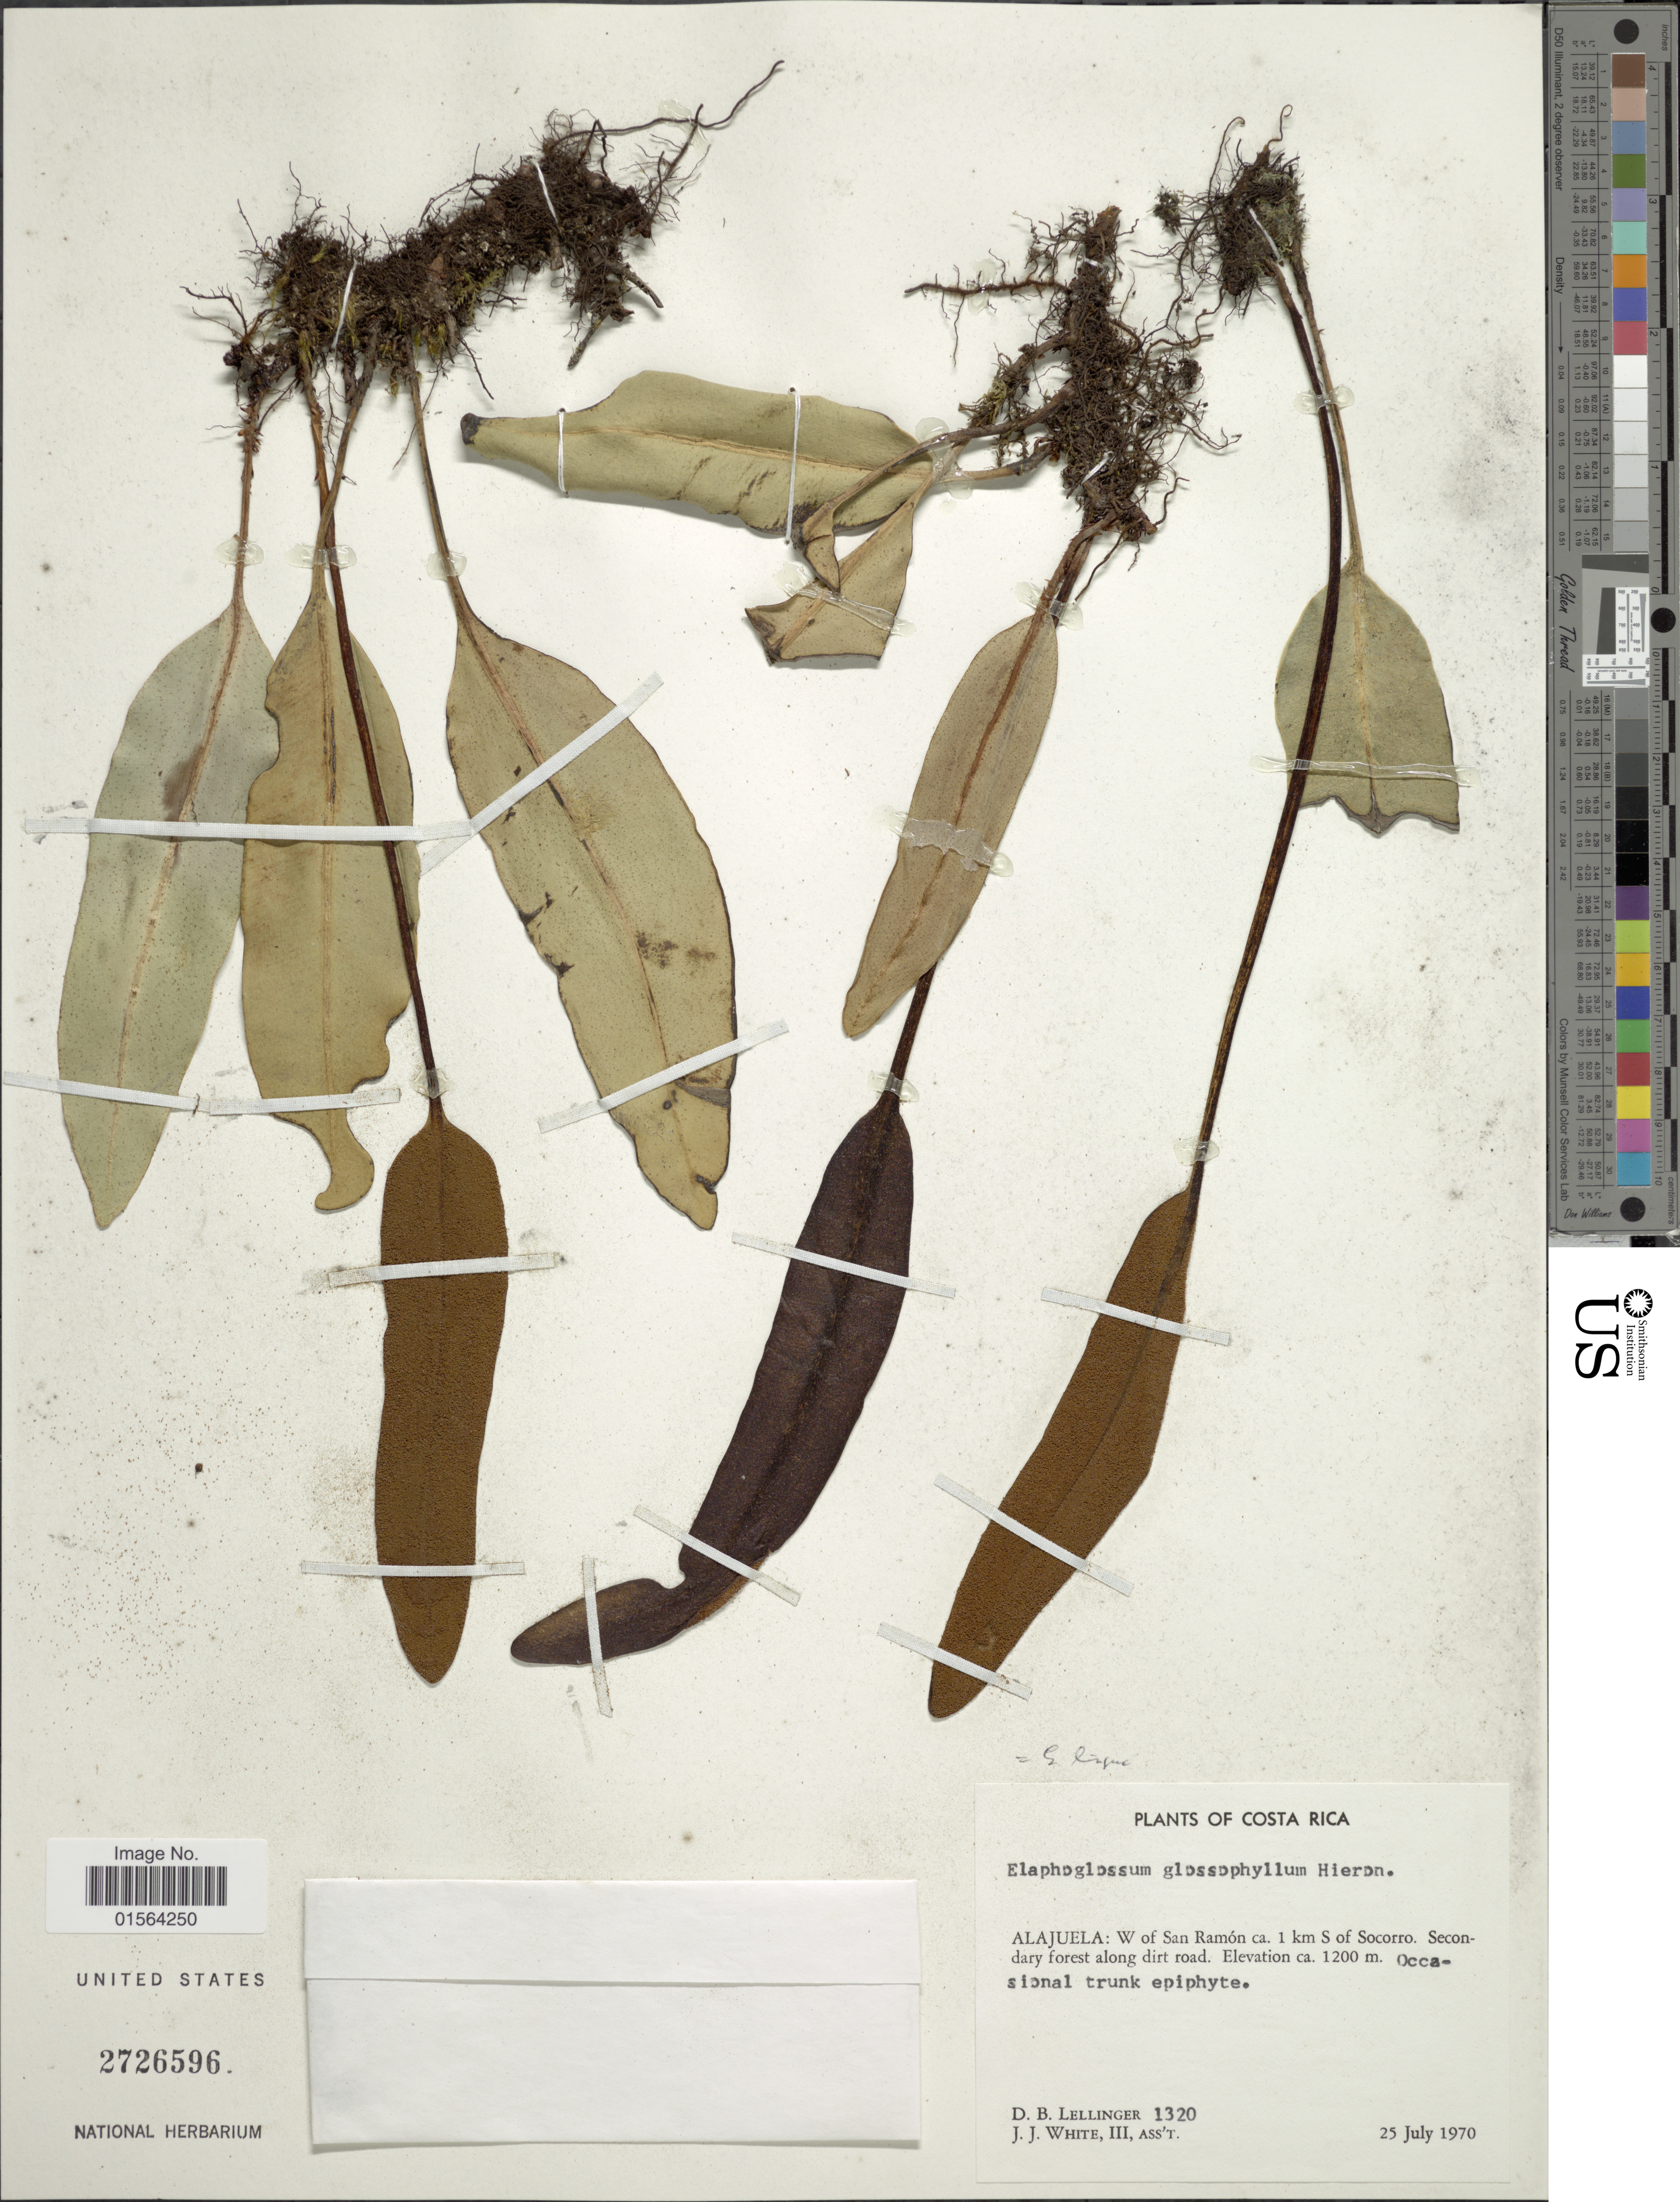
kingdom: Plantae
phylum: Tracheophyta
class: Polypodiopsida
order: Polypodiales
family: Dryopteridaceae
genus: Elaphoglossum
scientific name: Elaphoglossum lingua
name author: (C. Presl) Brack.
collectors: D. B. Lellinger & J. J. White III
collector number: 1320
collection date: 1970-07-25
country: Costa Rica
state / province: Alajuela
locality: Alajuela: W of San Ramon ca 1 km S of Socorro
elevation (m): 1200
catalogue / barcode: US 2726596